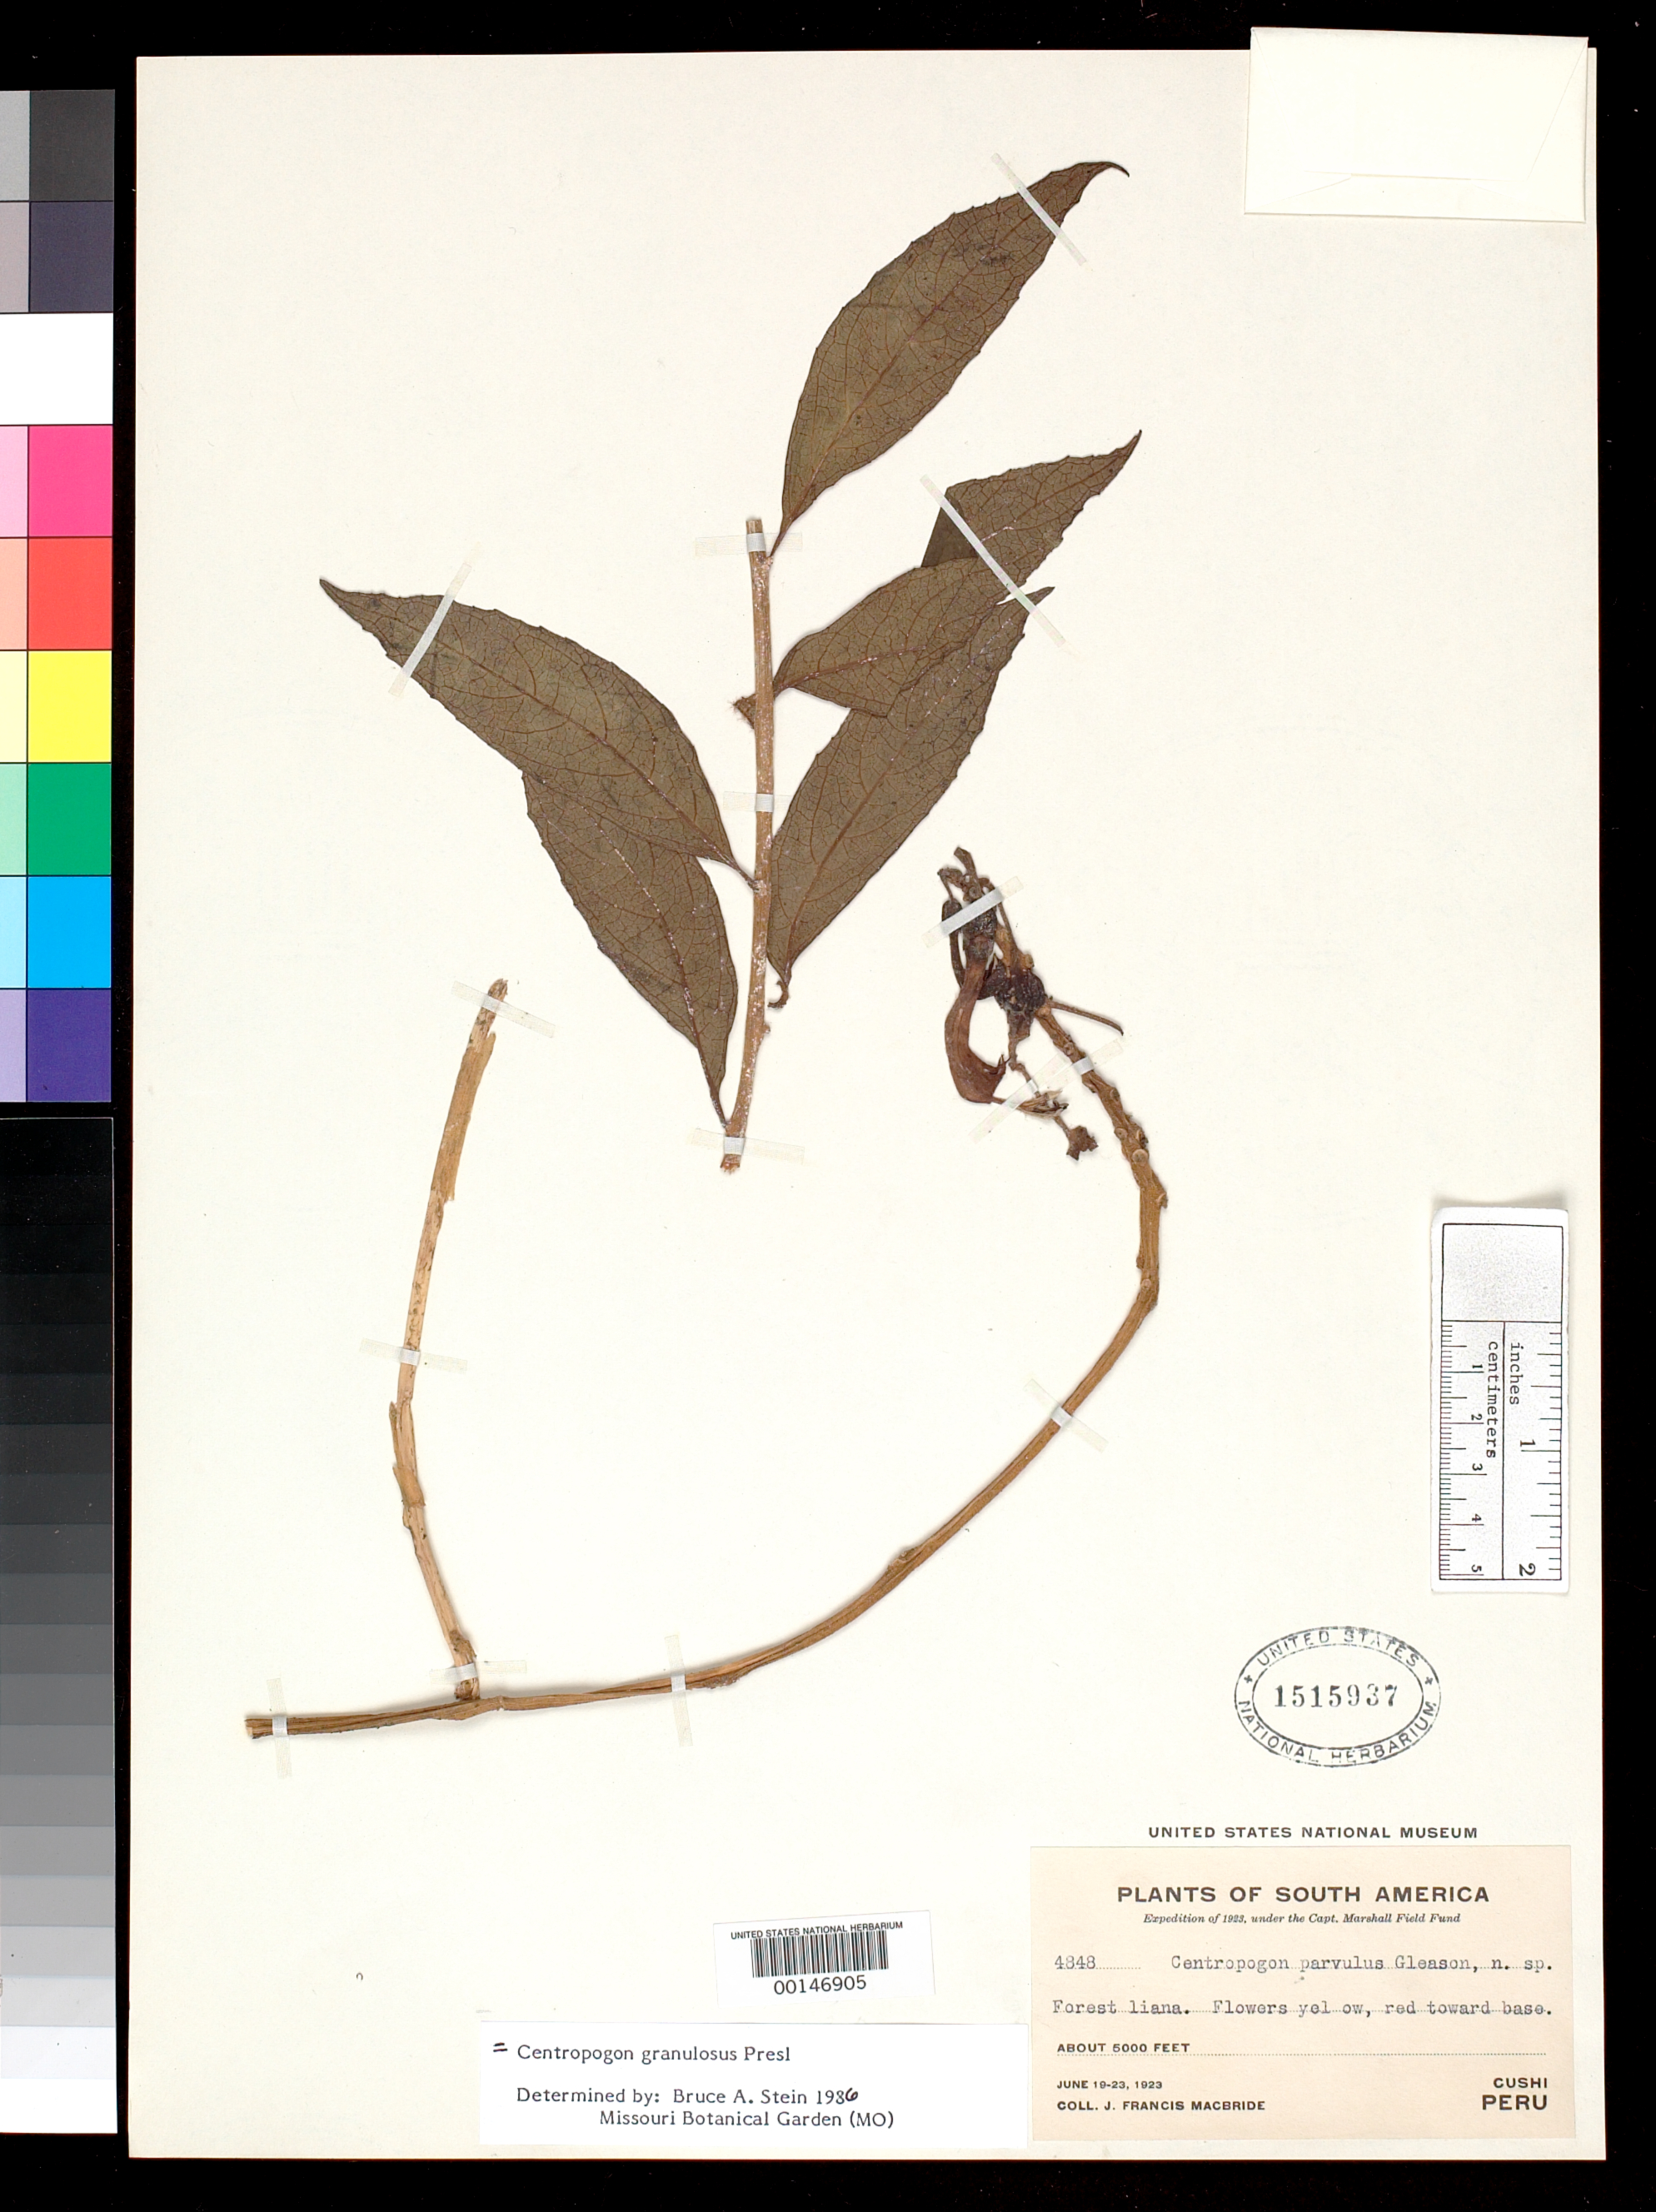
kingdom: Plantae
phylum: Tracheophyta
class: Magnoliopsida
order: Asterales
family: Campanulaceae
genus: Centropogon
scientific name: Centropogon parvulus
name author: Gleason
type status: Type Collection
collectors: J. F. Macbride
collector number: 4848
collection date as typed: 19 Jun 1923 to 23 Jun 1923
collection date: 1923-06-19/1923-06-23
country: Peru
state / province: Huánuco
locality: Cushi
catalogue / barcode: US 1515937